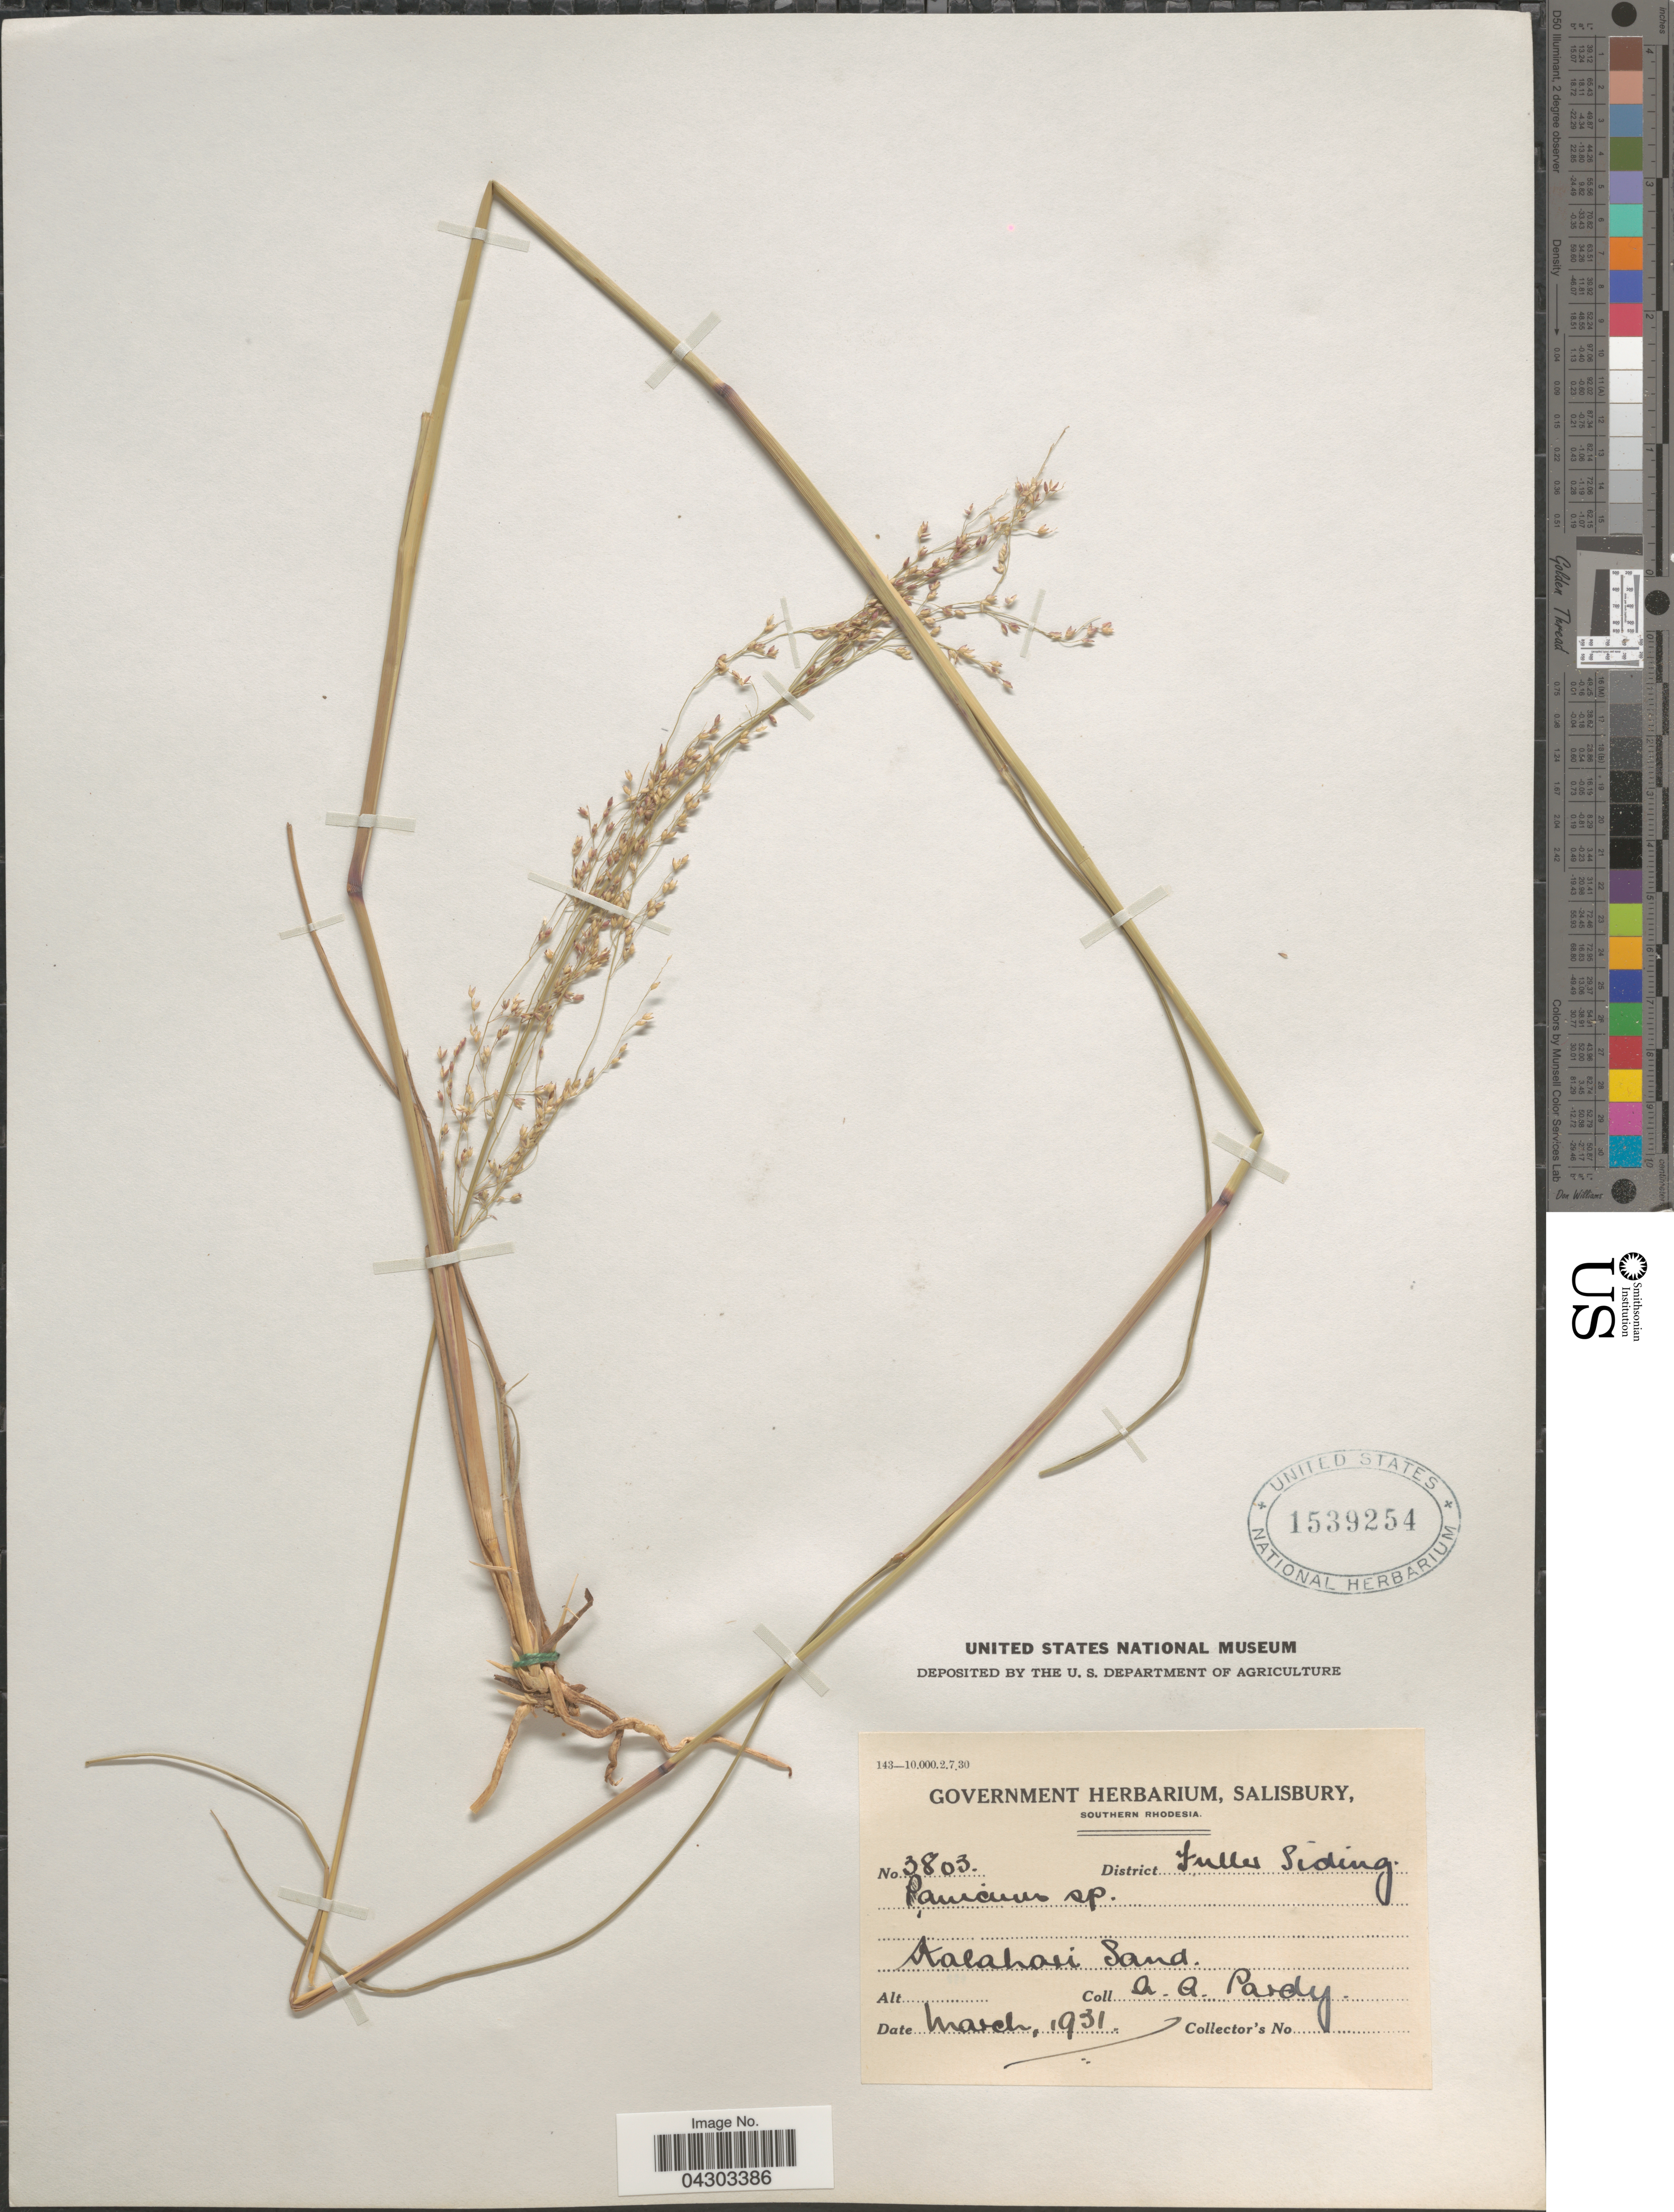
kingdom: Plantae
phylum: Tracheophyta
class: Liliopsida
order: Poales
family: Poaceae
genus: Panicum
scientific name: Panicum coloratum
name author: L.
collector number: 3803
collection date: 1931-03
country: Zimbabwe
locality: Southern Rhodesia. District Fulles Siding. Kalahari Sand.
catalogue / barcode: US 1539254